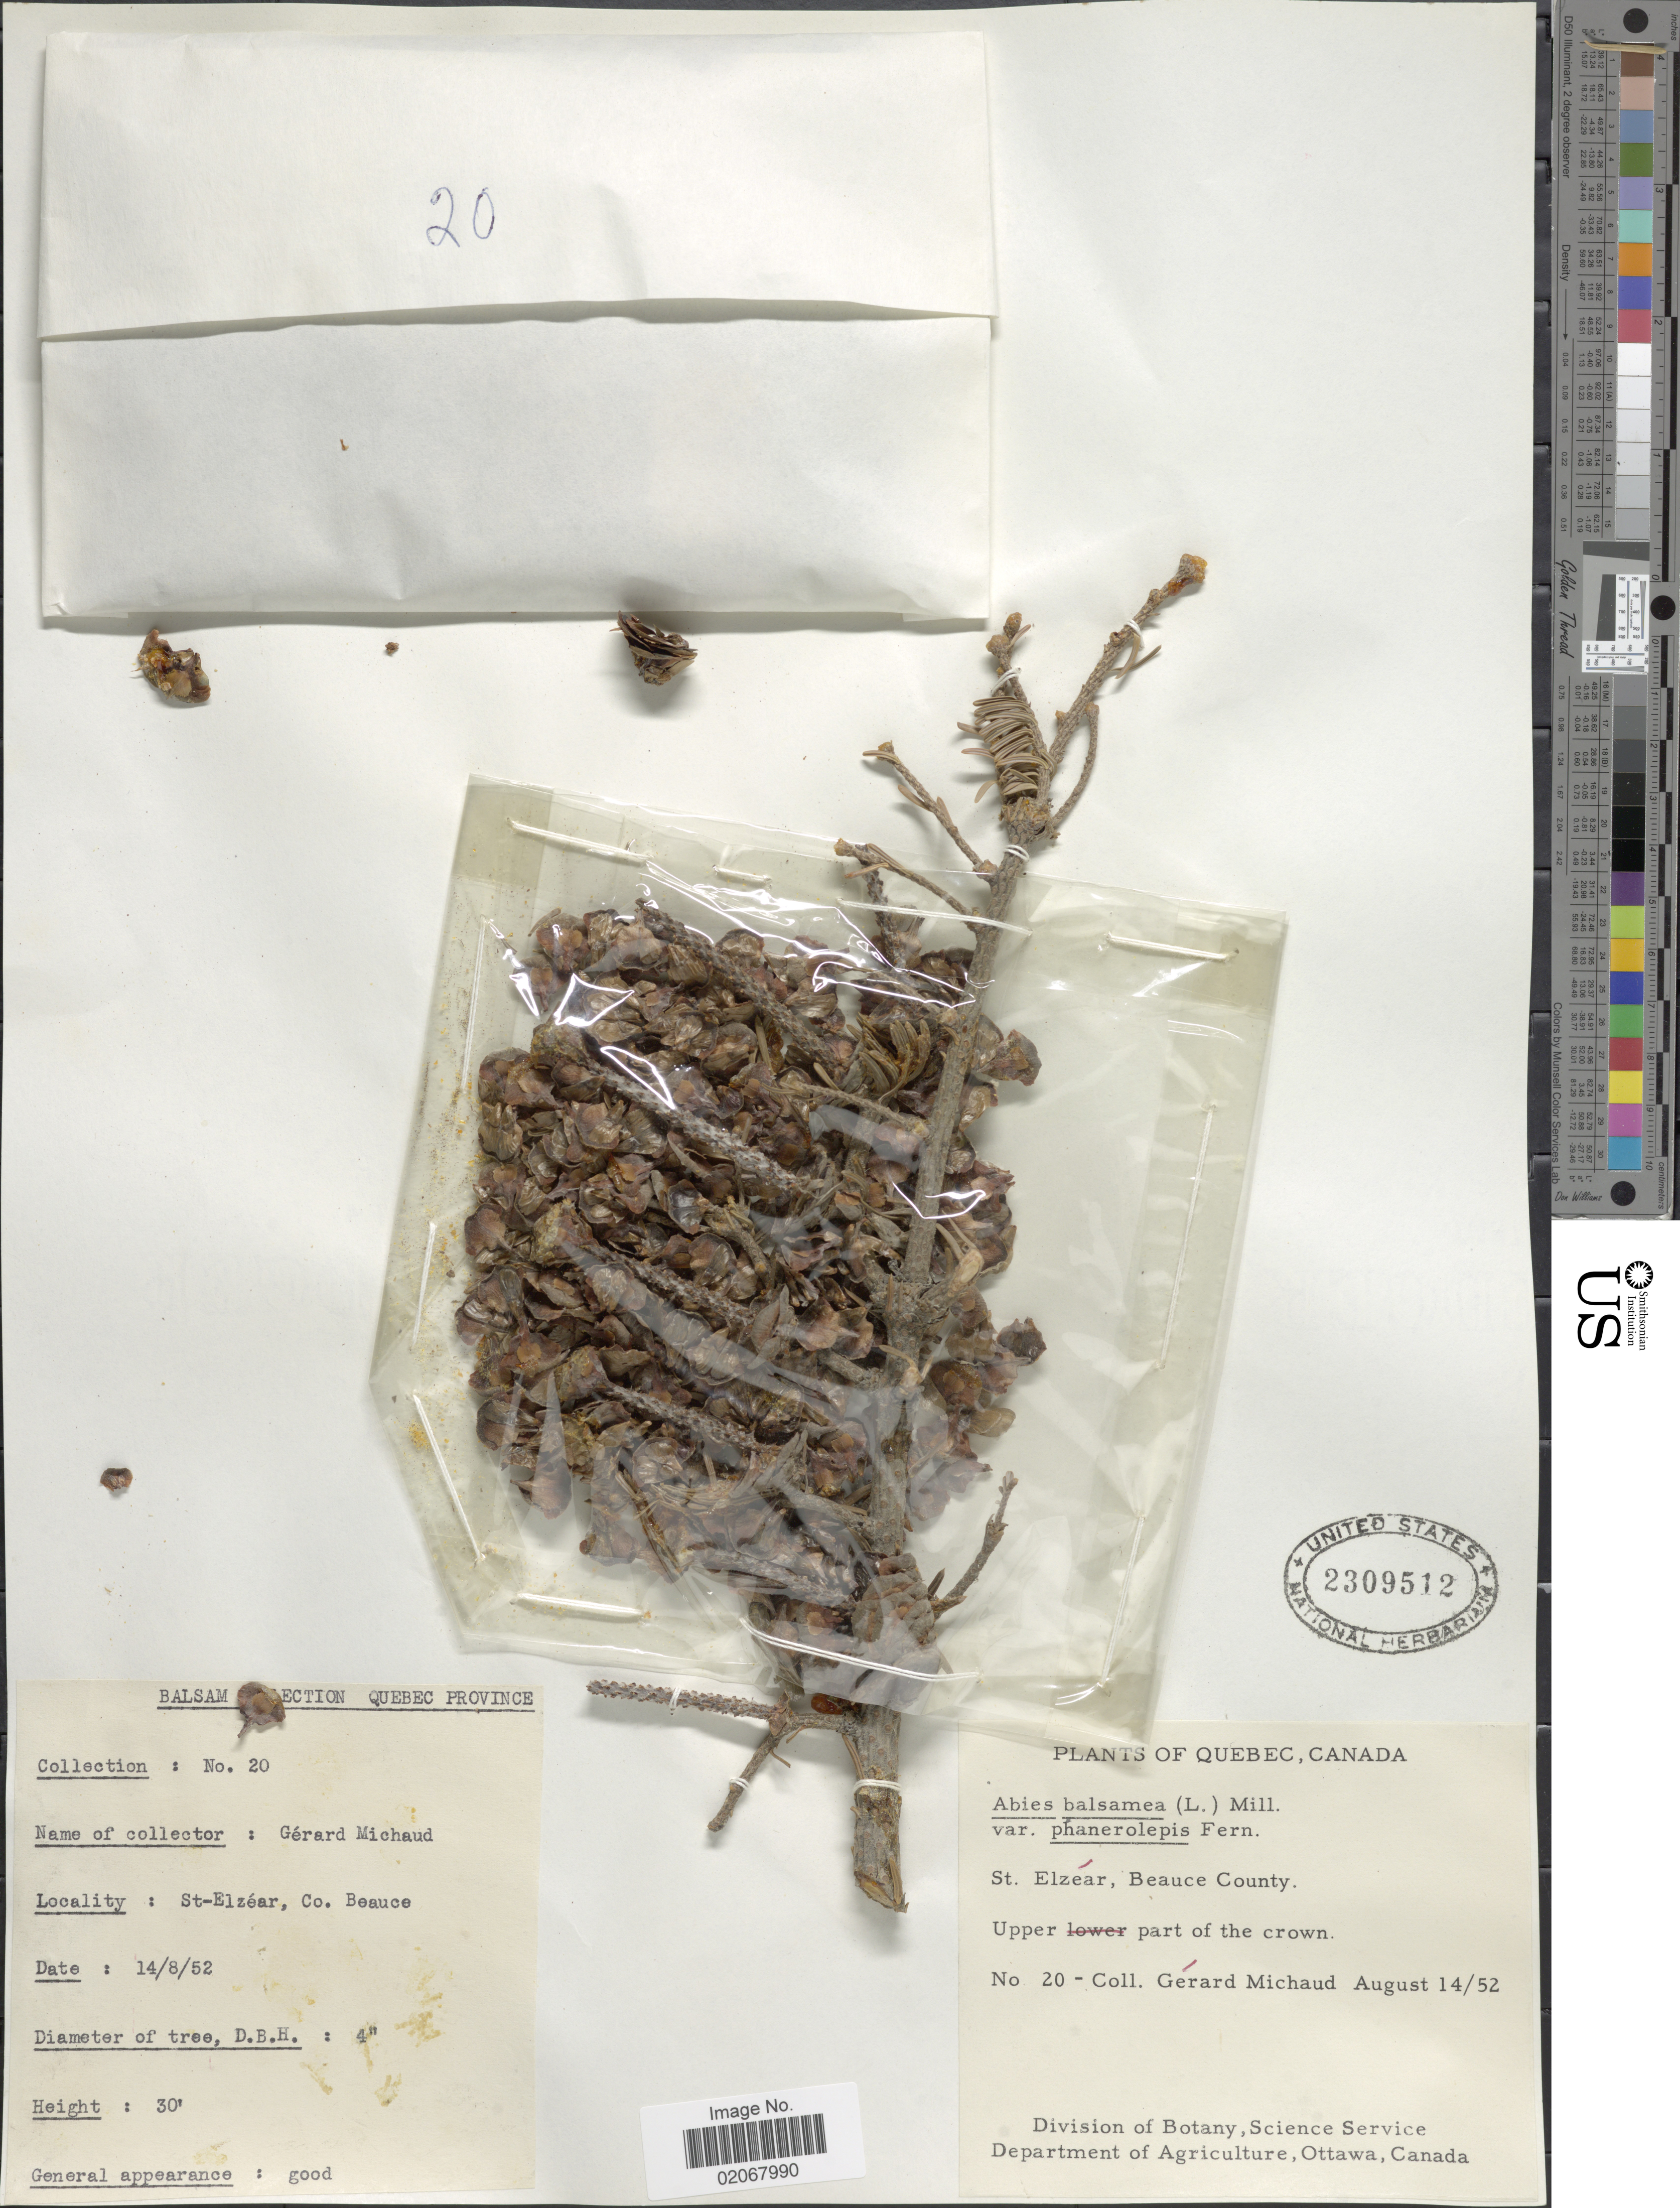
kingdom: Plantae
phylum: Tracheophyta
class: Pinopsida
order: Pinales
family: Pinaceae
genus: Abies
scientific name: Abies phanerolepis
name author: (Fernald) T.S. Liu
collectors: G. Michaud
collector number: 20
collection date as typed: Transcribed d/m/y: 14/8/52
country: Canada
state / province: Quebec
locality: St. Elzear, Beauce County, Upper Part of the crown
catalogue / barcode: US 2309512